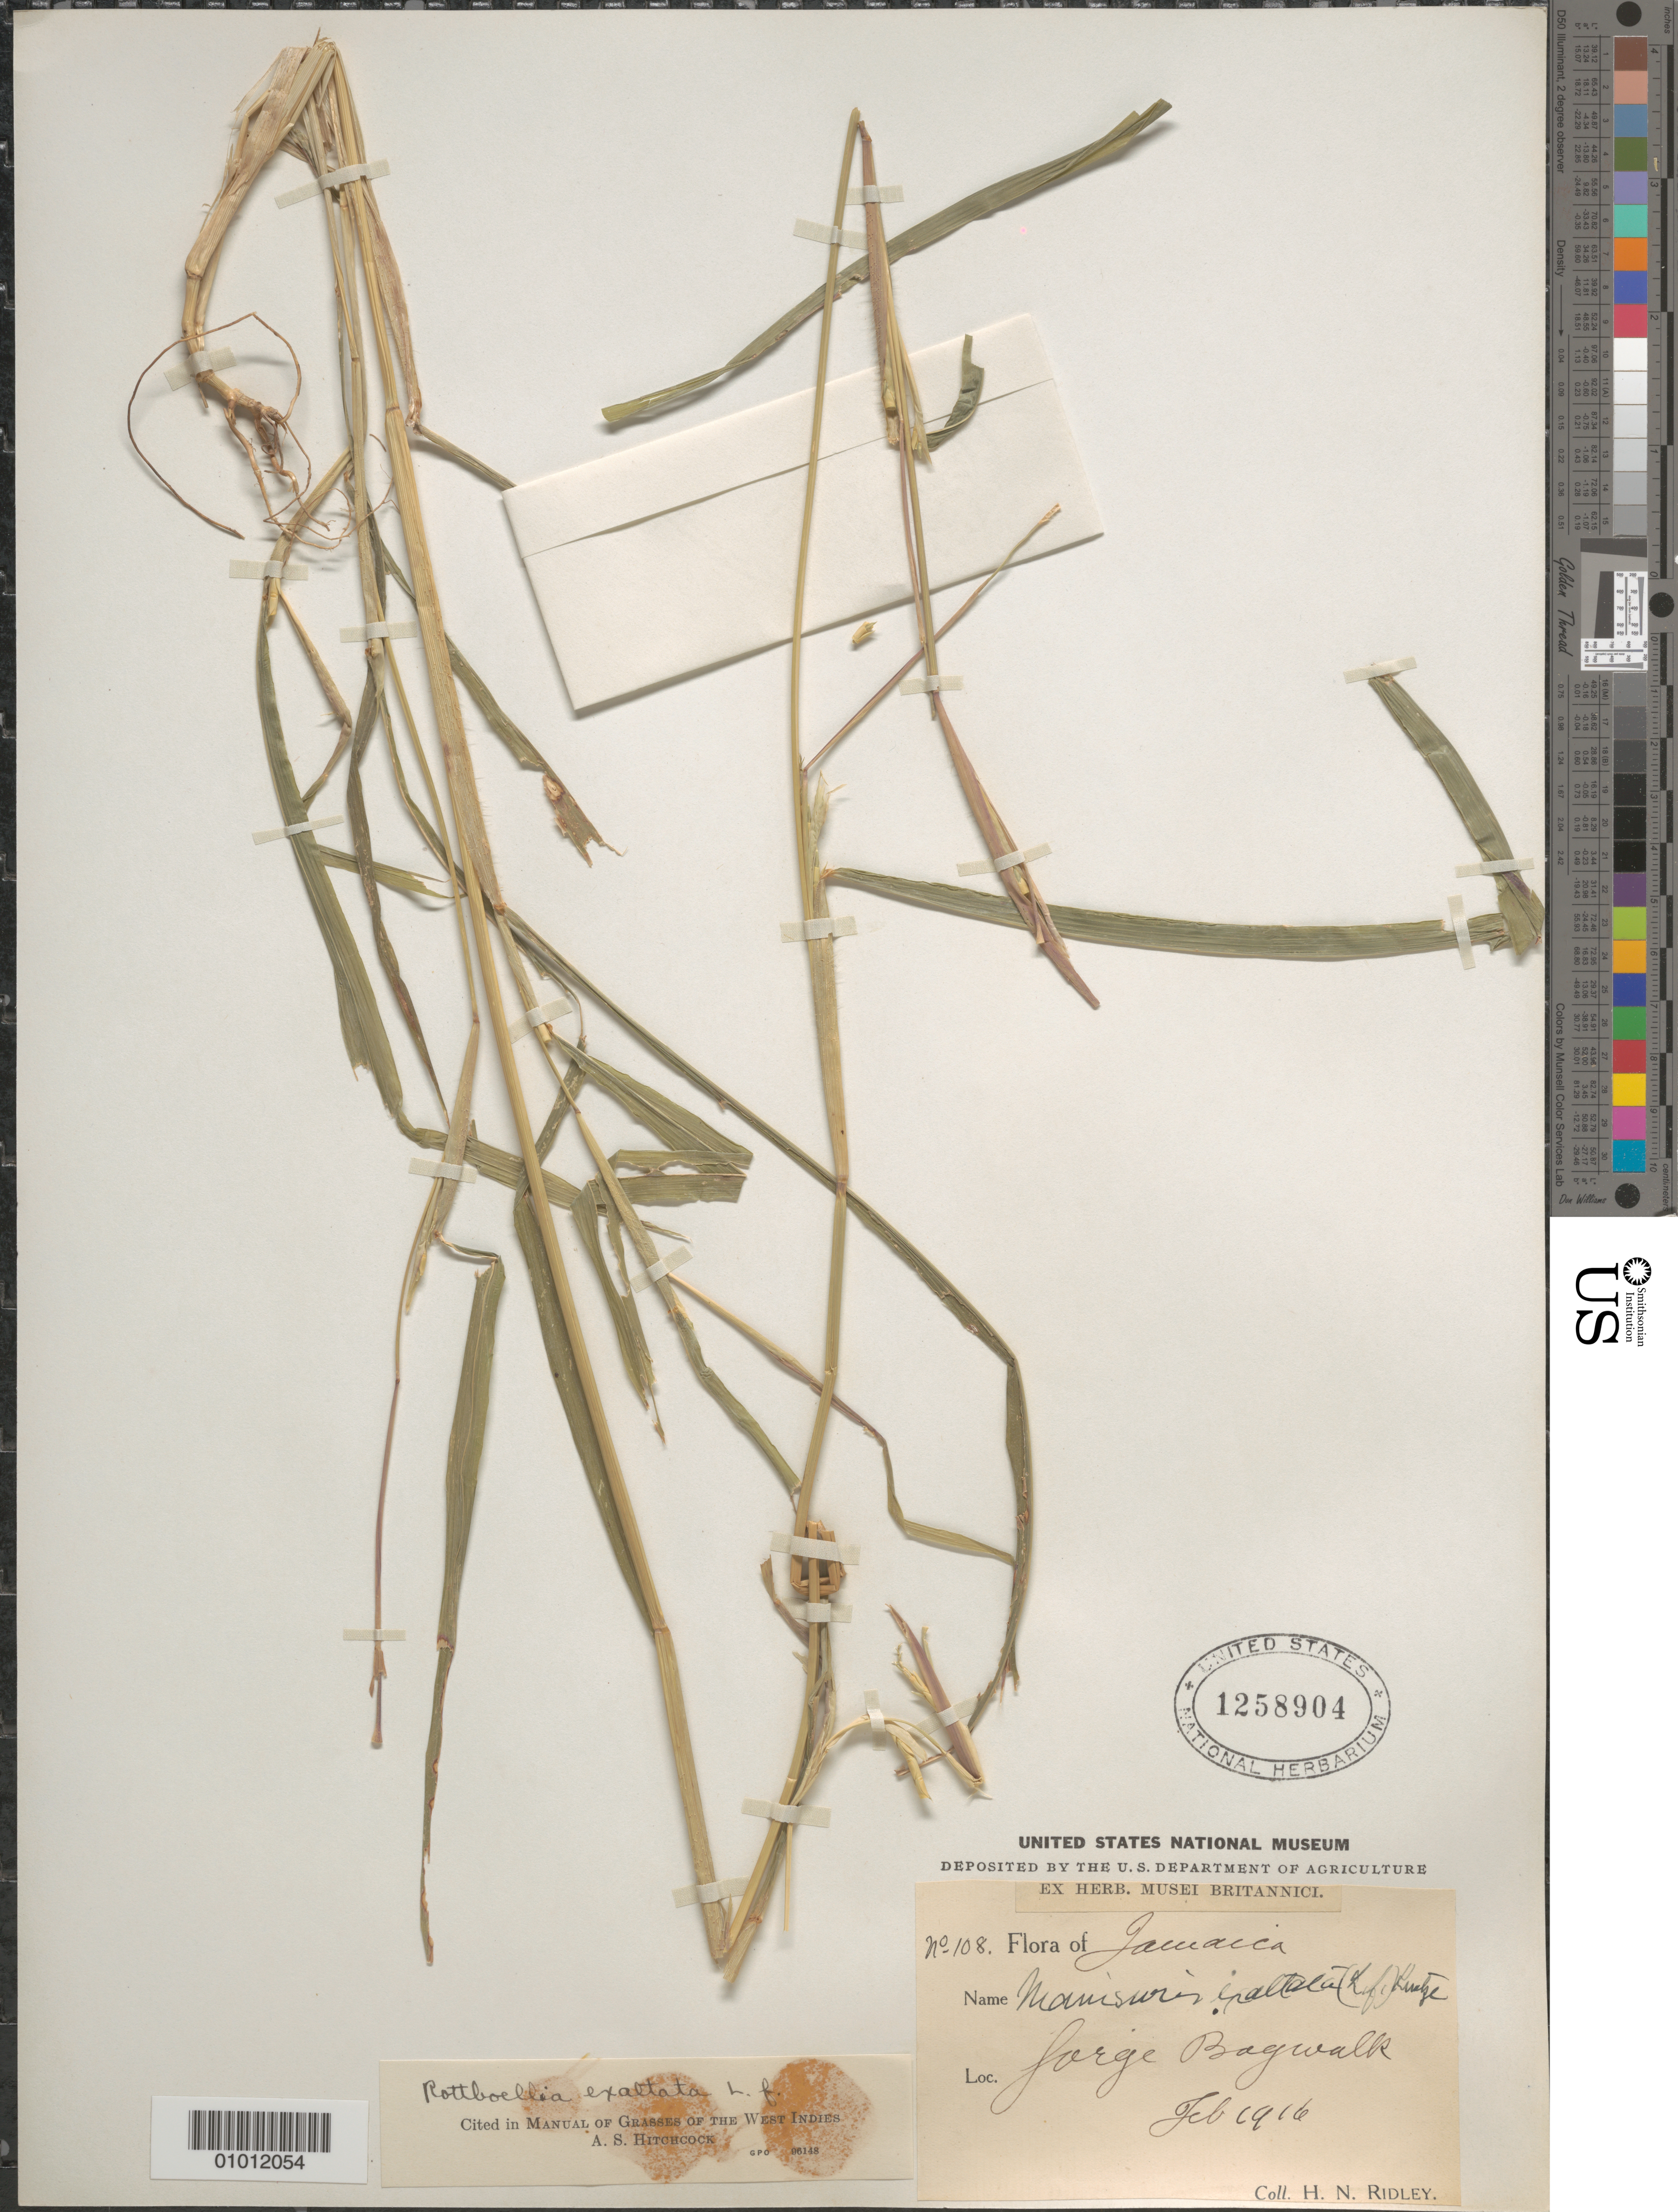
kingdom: Plantae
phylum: Tracheophyta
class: Liliopsida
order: Poales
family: Poaceae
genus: Rottboellia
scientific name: Rottboellia cochinchinensis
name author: (Lour.) Clayton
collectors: H. N. Ridley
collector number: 108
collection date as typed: Feb 1916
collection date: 1916-02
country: Jamaica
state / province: Saint Catherine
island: Jamaica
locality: Jorge Bogwalk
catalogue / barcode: US 1258904